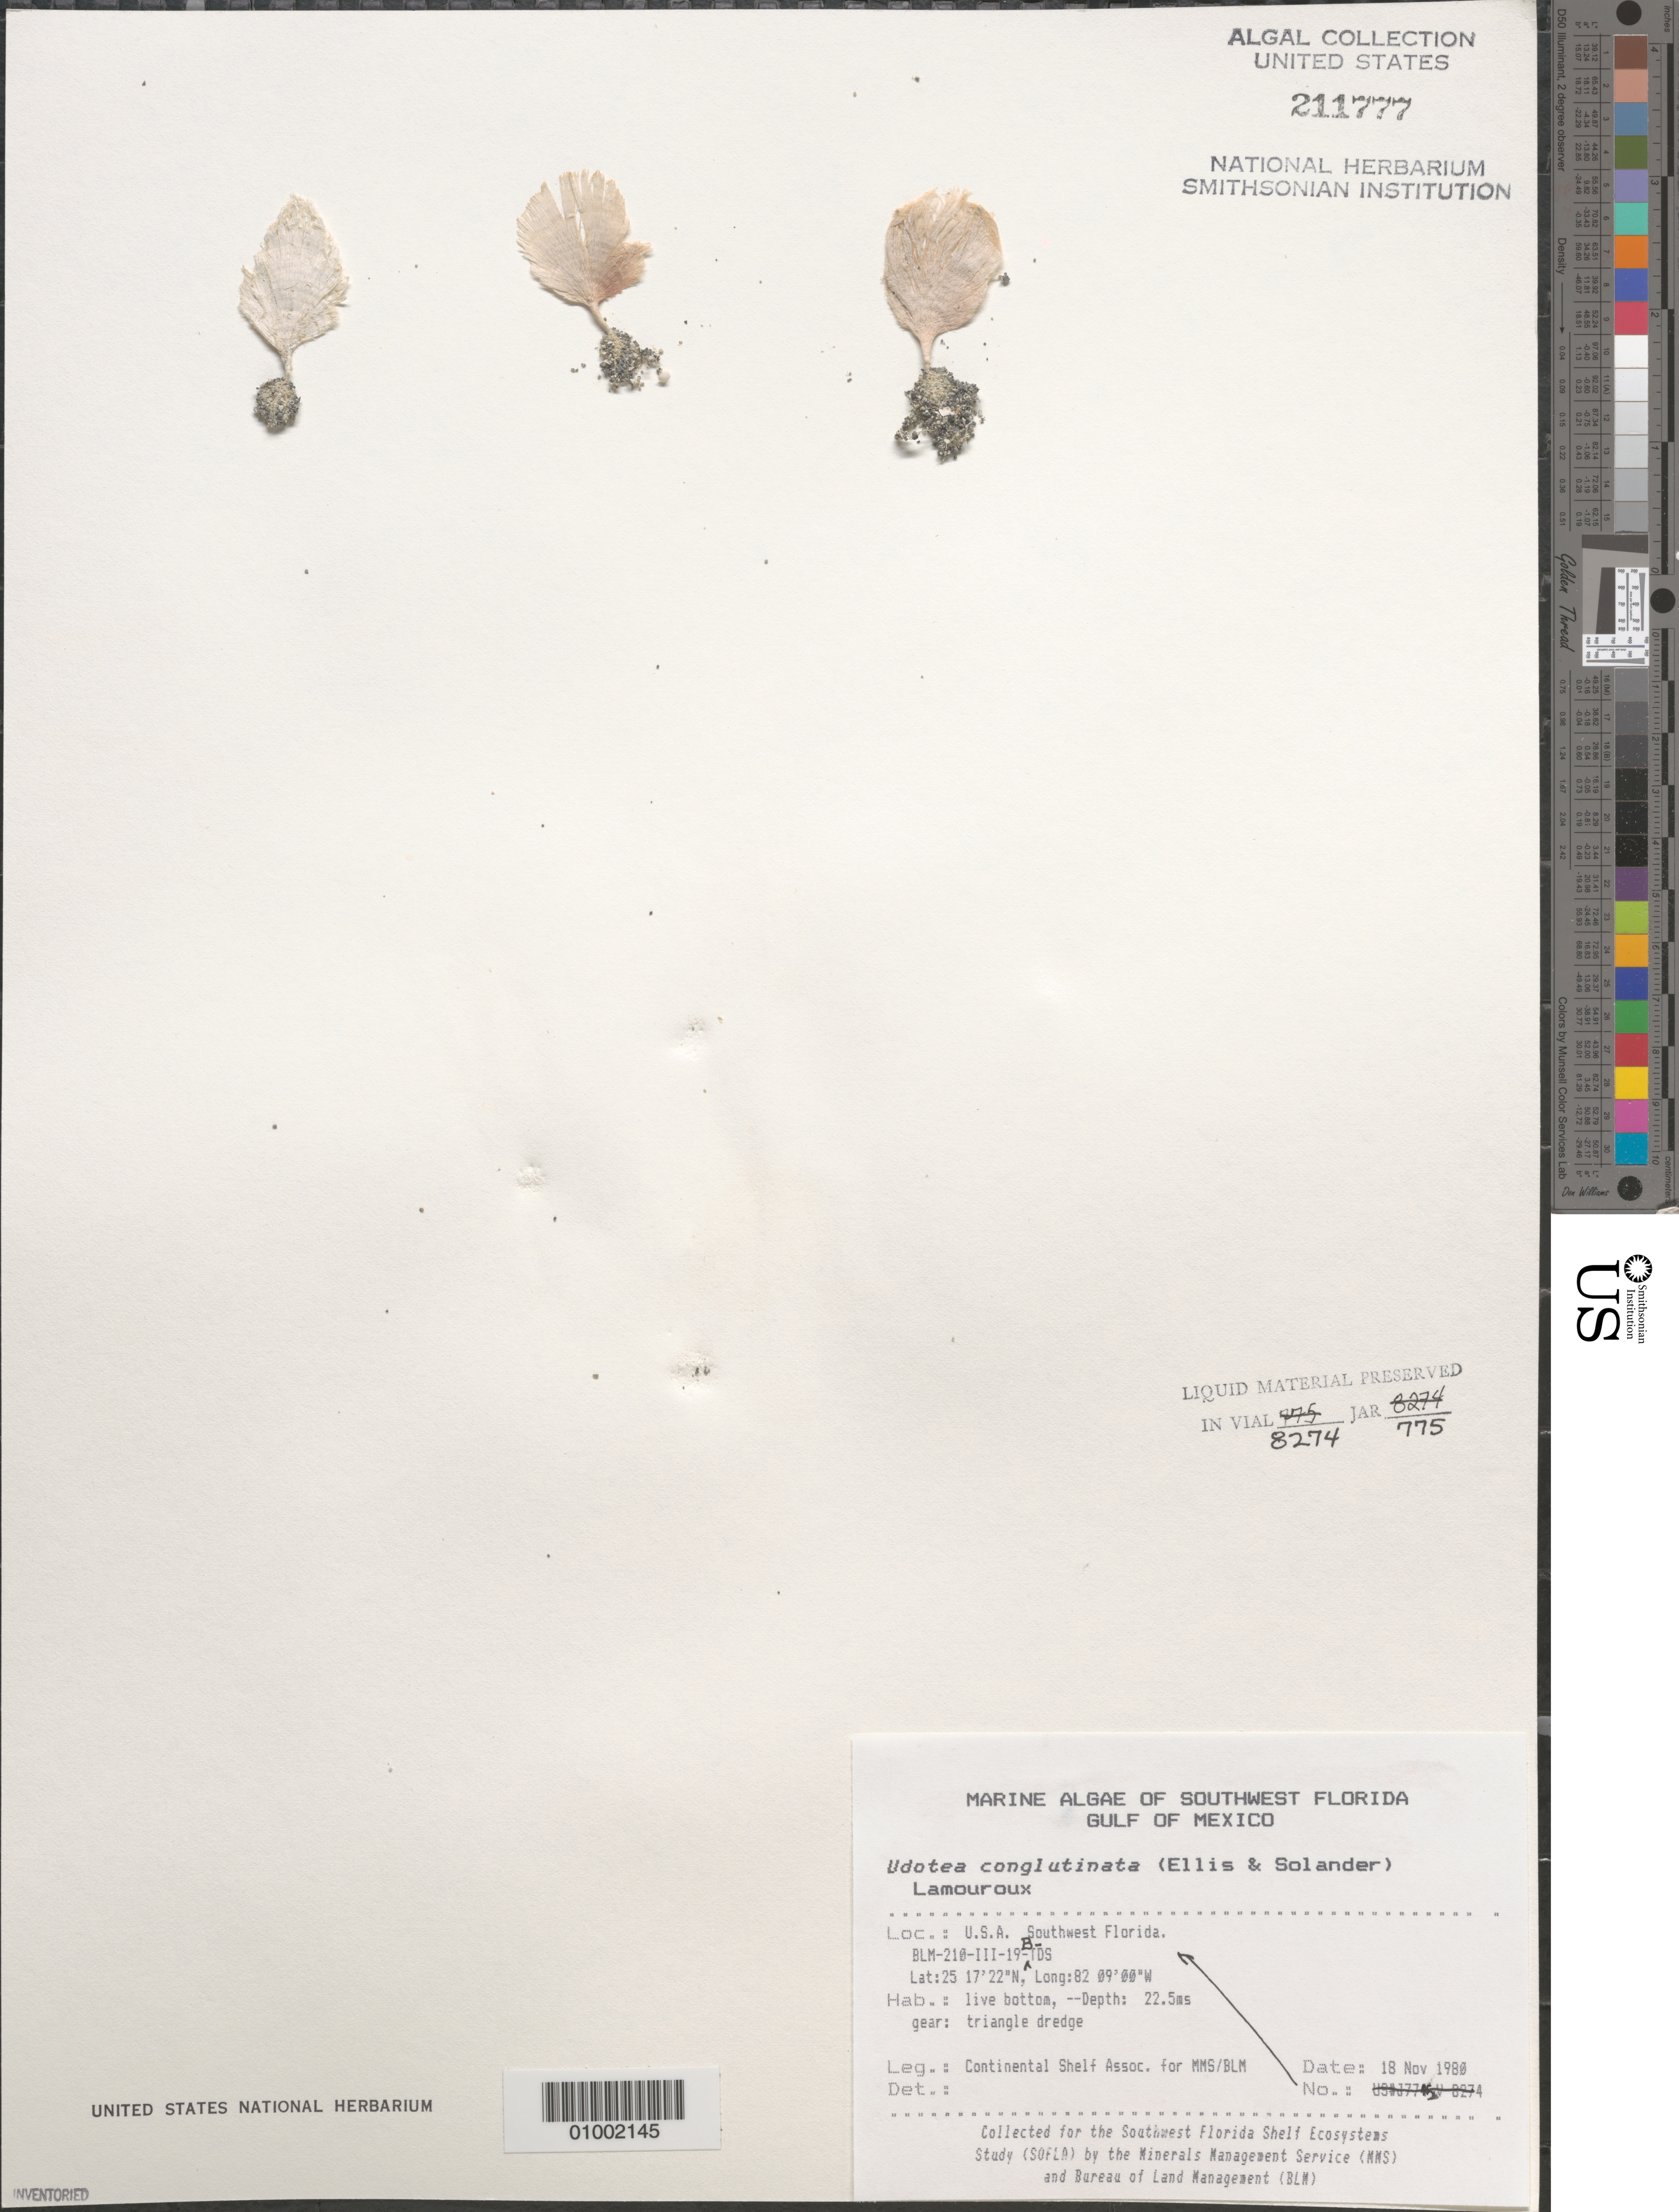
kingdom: Plantae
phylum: Chlorophyta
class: Ulvophyceae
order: Bryopsidales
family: Udoteaceae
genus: Udotea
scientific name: Udotea conglutinata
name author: (Ellis & Sol.) J.V.Lamouroux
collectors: Continental Shelf Associates for the MMS/BLM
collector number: BLM-210-III-19-B-TDS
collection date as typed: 18 Nov 1980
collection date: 1980-11-18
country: United States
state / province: Florida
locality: Gulf of Mexico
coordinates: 25 17'22"N, 82 09'00"W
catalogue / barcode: US 211777